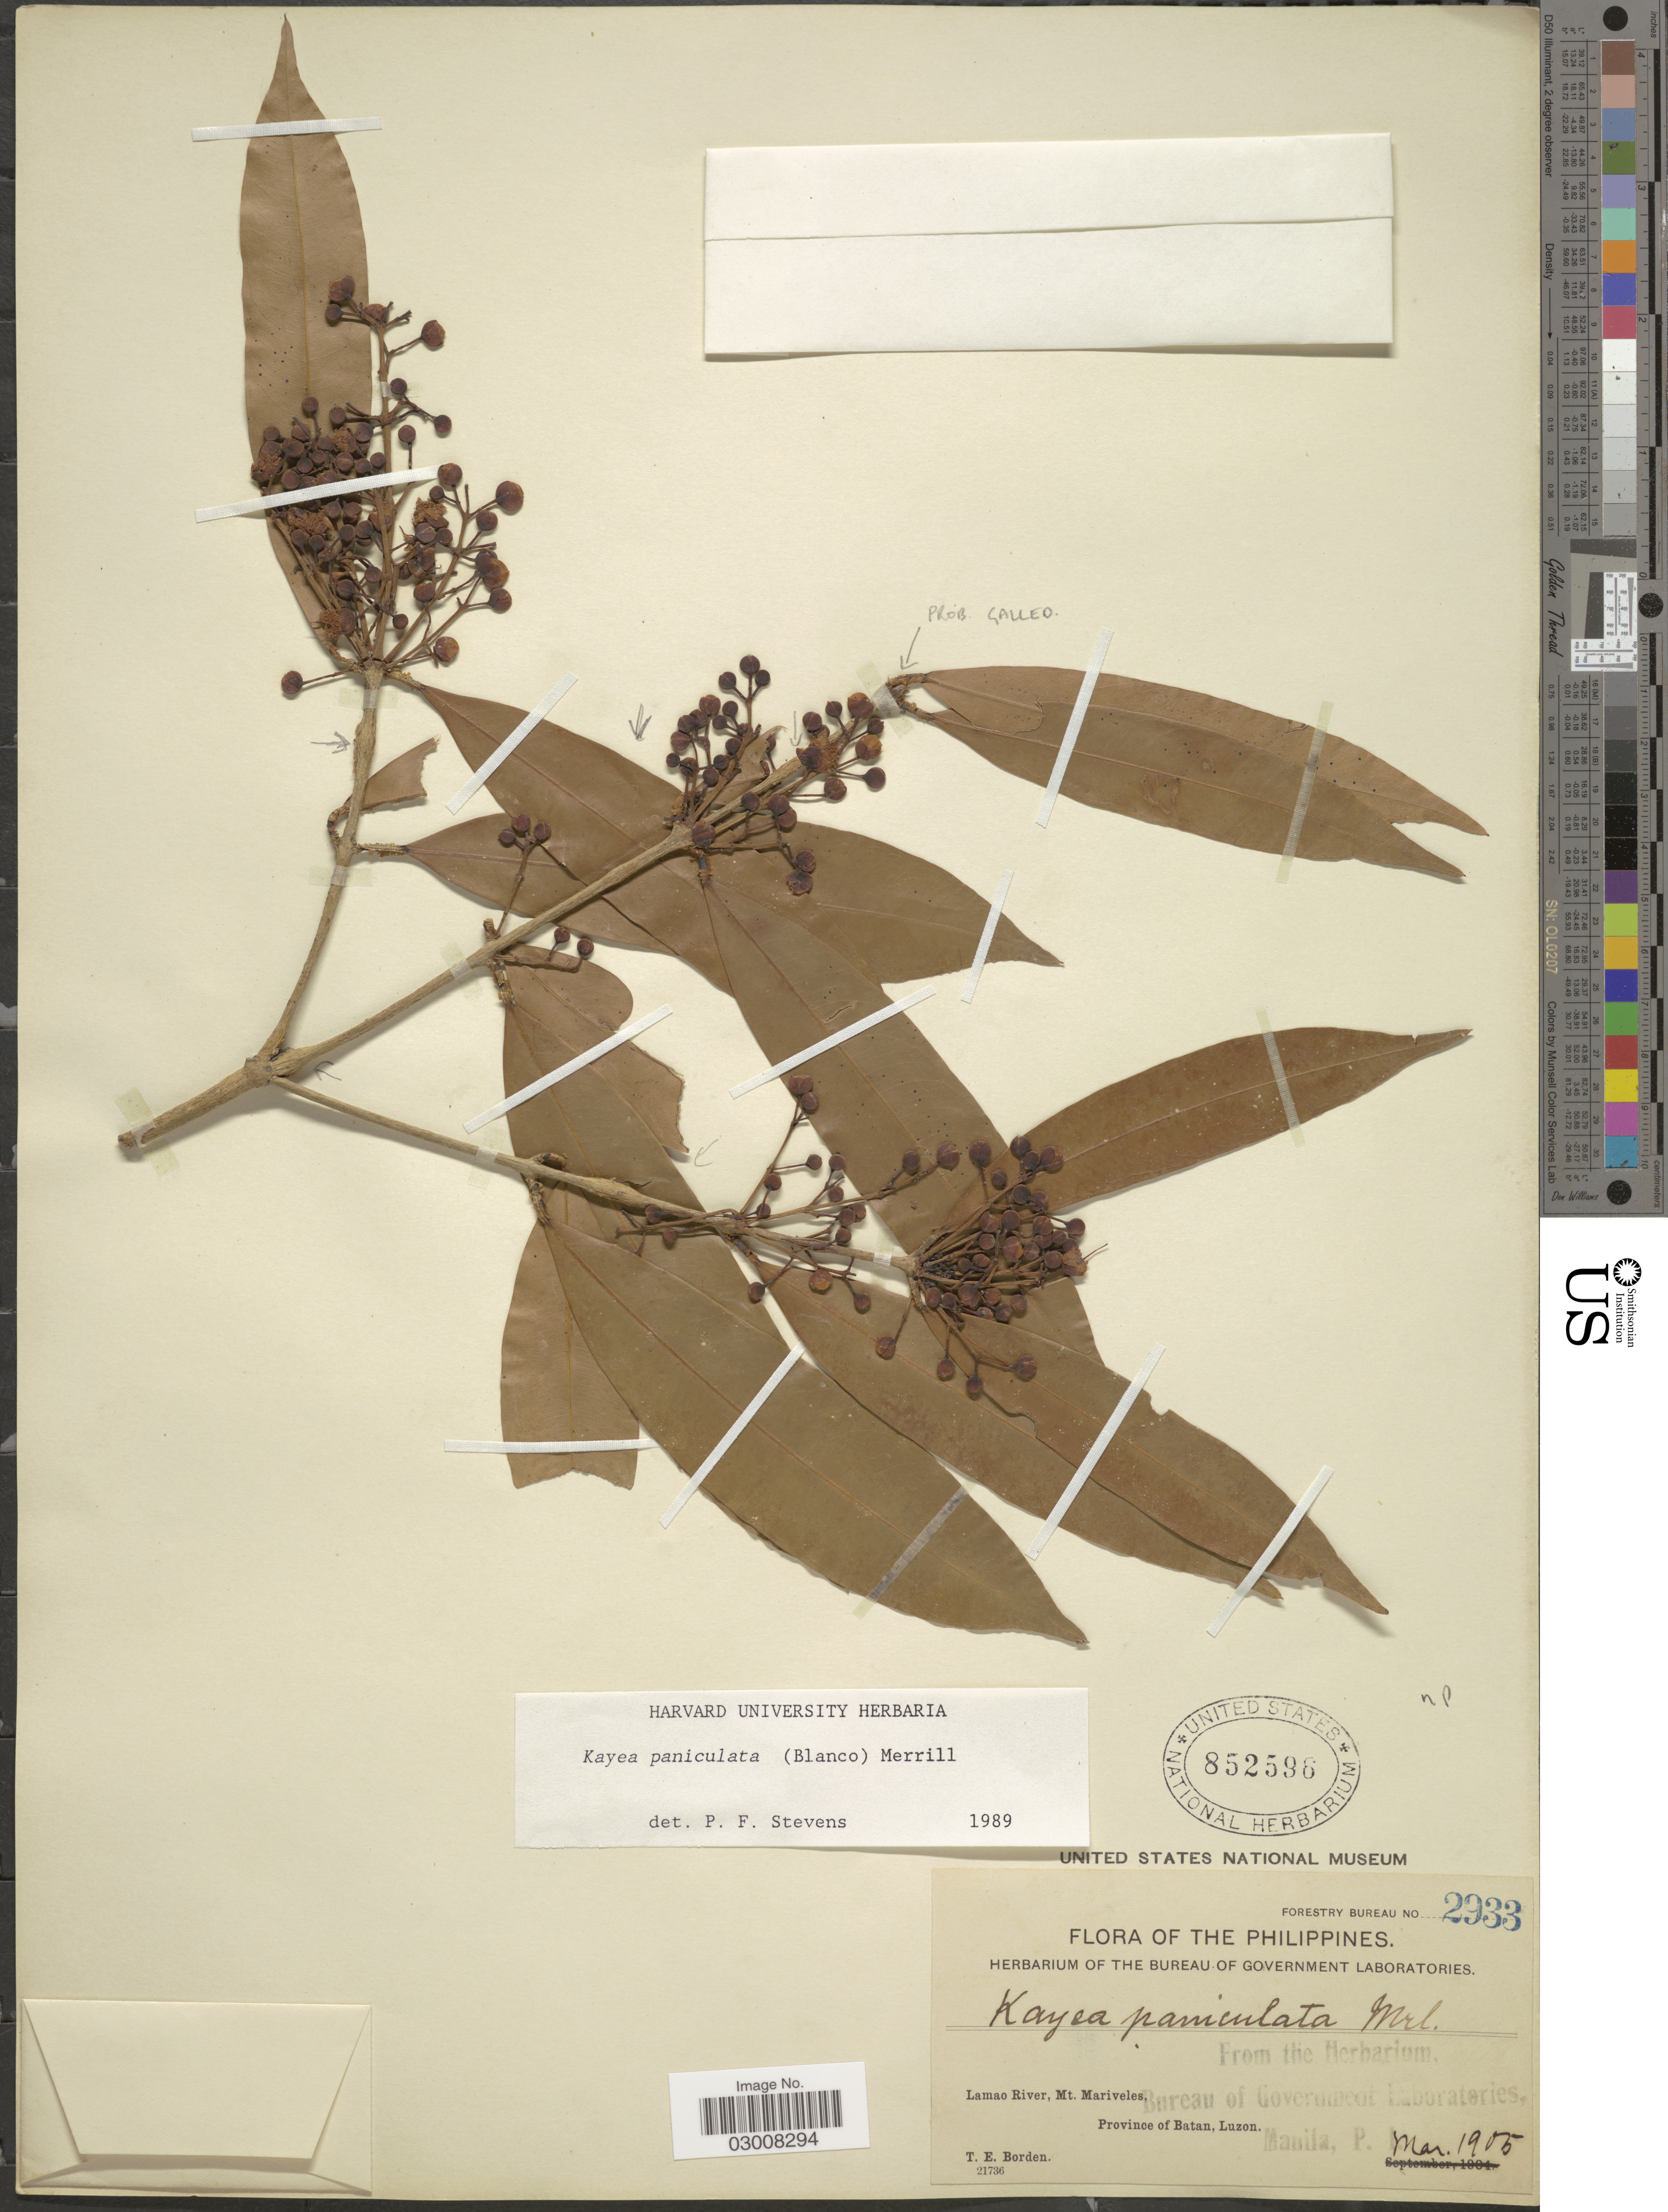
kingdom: Plantae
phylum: Tracheophyta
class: Magnoliopsida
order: Malpighiales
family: Calophyllaceae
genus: Kayea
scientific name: Kayea paniculata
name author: (Blanco) Merr.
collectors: T. E. Borden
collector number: Forestry Bureau 2933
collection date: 1905-03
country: Philippines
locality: Lamao River, Mt. Mariveles, Province of Batan, Luzon.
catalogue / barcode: US 852596